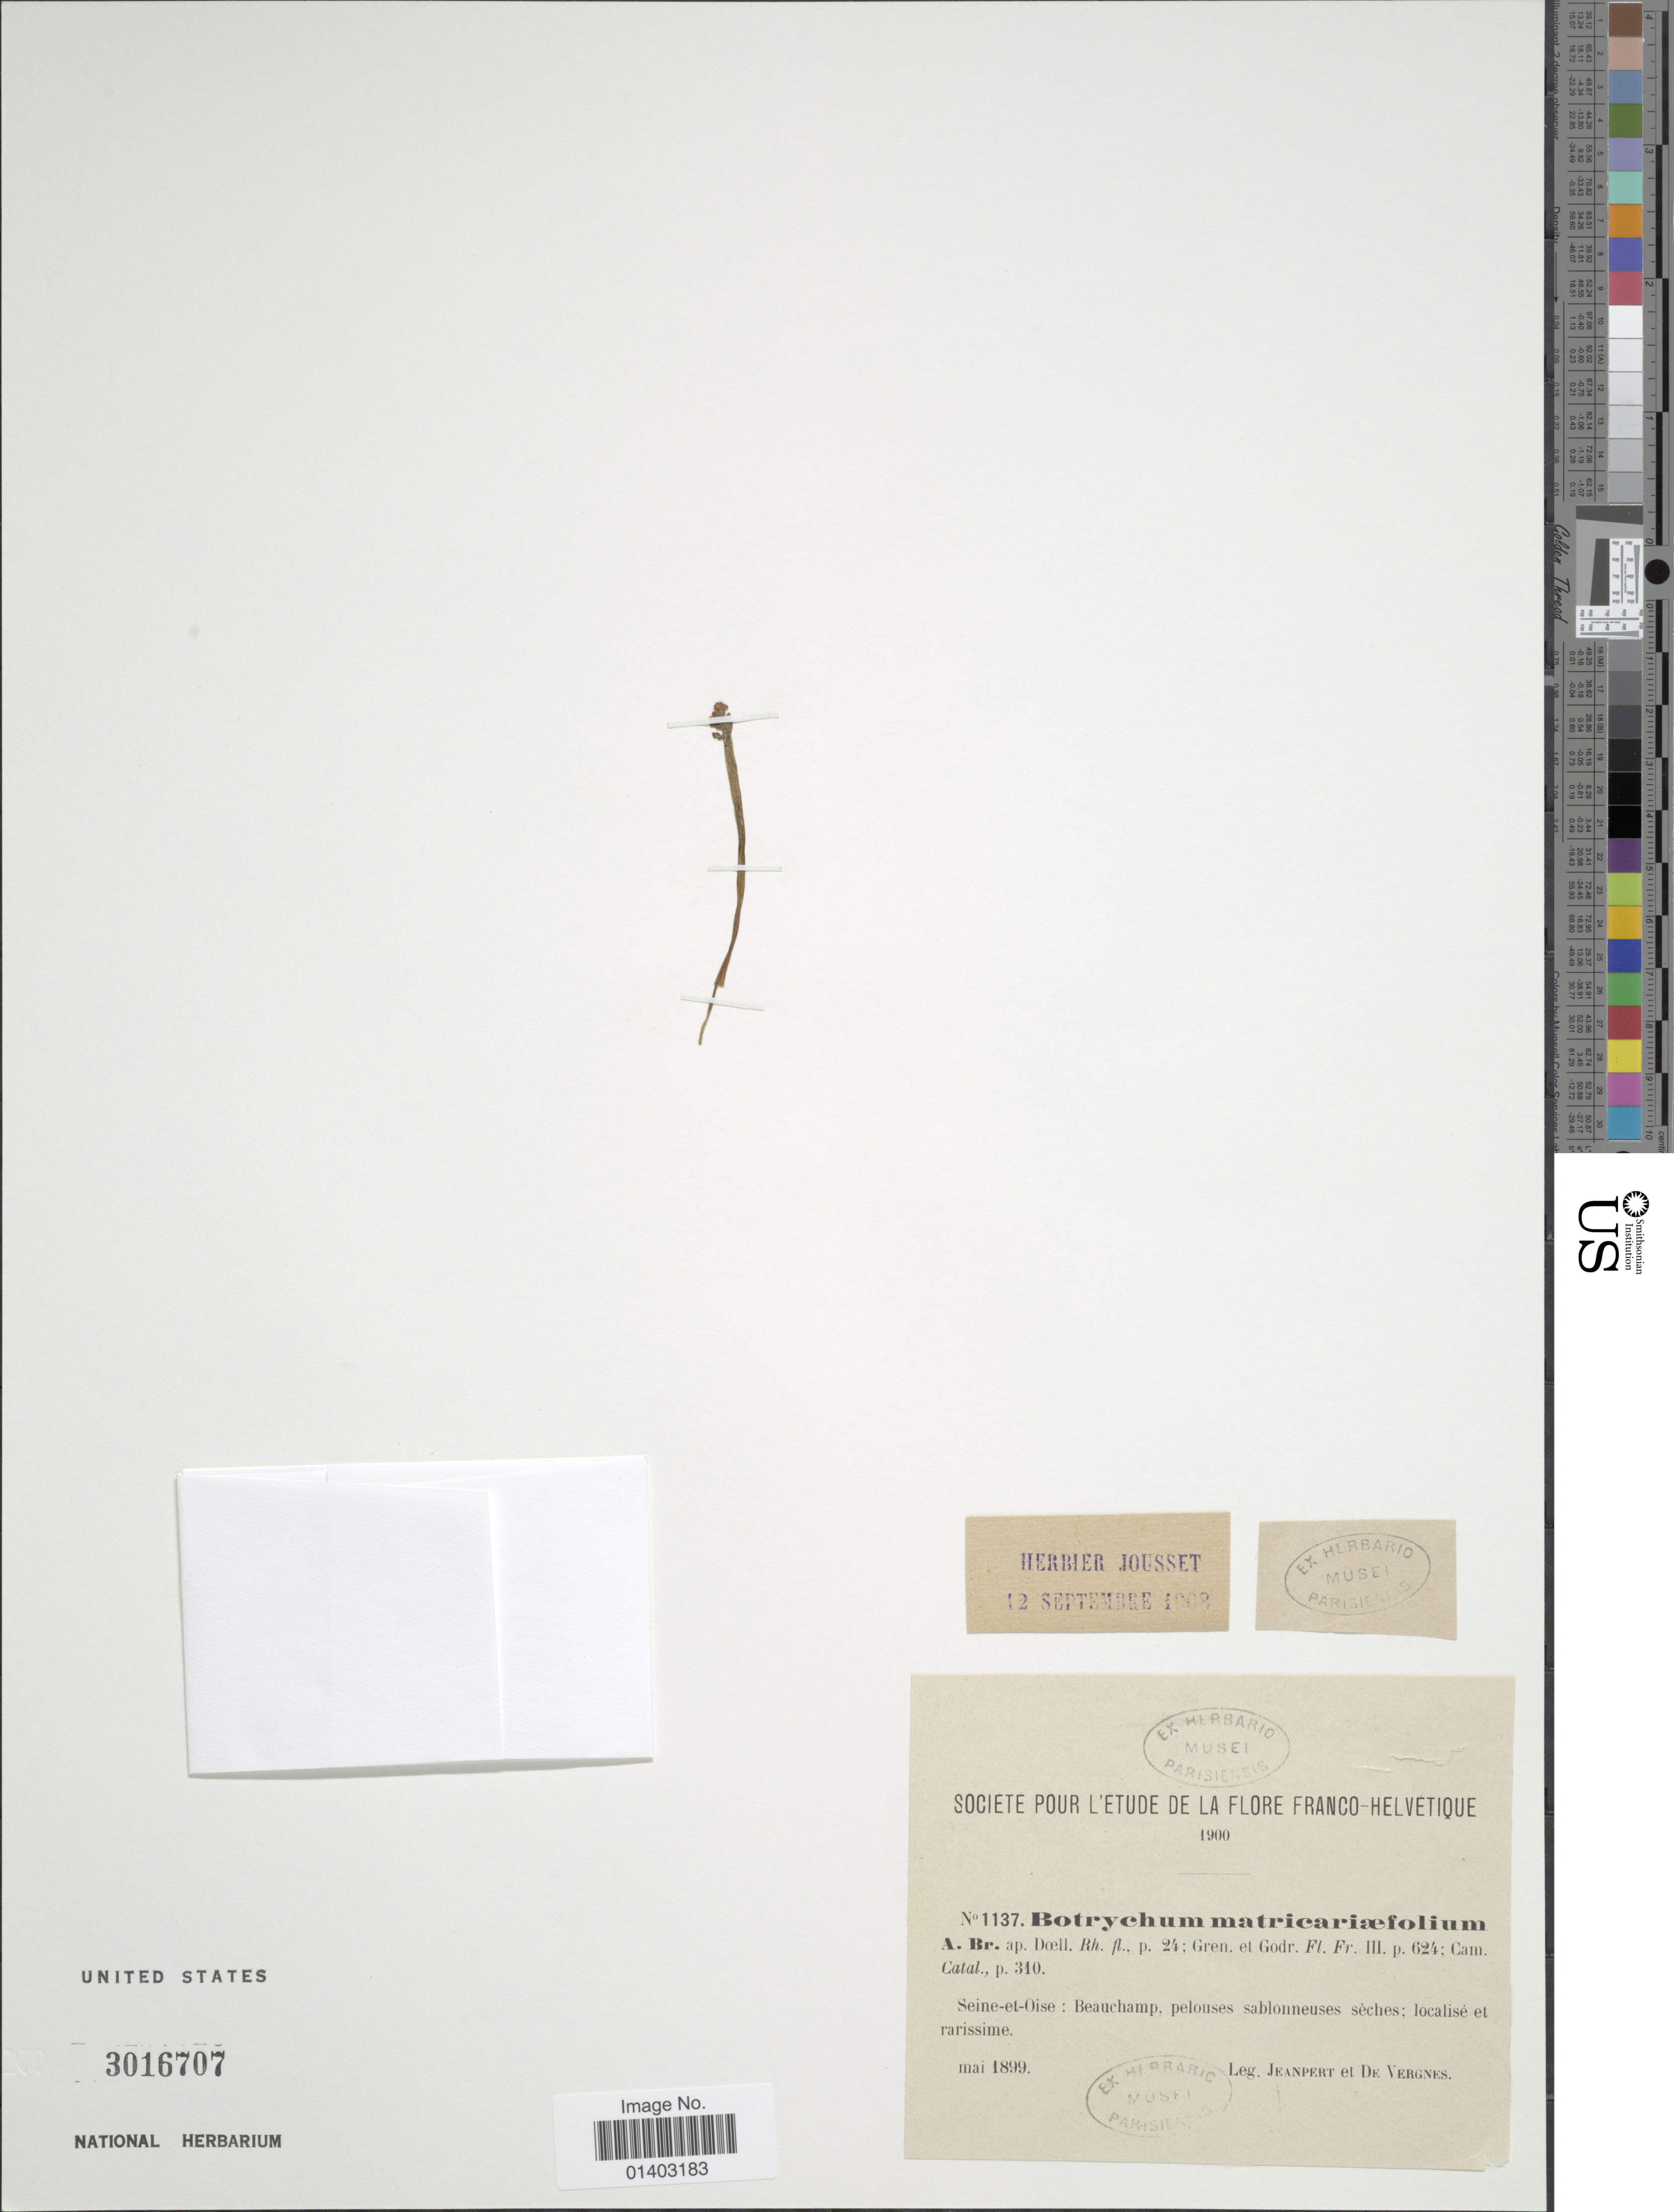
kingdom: Plantae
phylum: Tracheophyta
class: Polypodiopsida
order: Ophioglossales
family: Ophioglossaceae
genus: Botrychium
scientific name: Botrychium matricariifolium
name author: (A. Braun ex Dowell) A. Braun ex Koch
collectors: Jeanpert & Vergnes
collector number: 1137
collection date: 1899-05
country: France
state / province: Île-de-France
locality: Siene-et-Oise: Beauchamp, pelouses sablonneuses sèches; localise et rarissime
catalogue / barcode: US 3016707